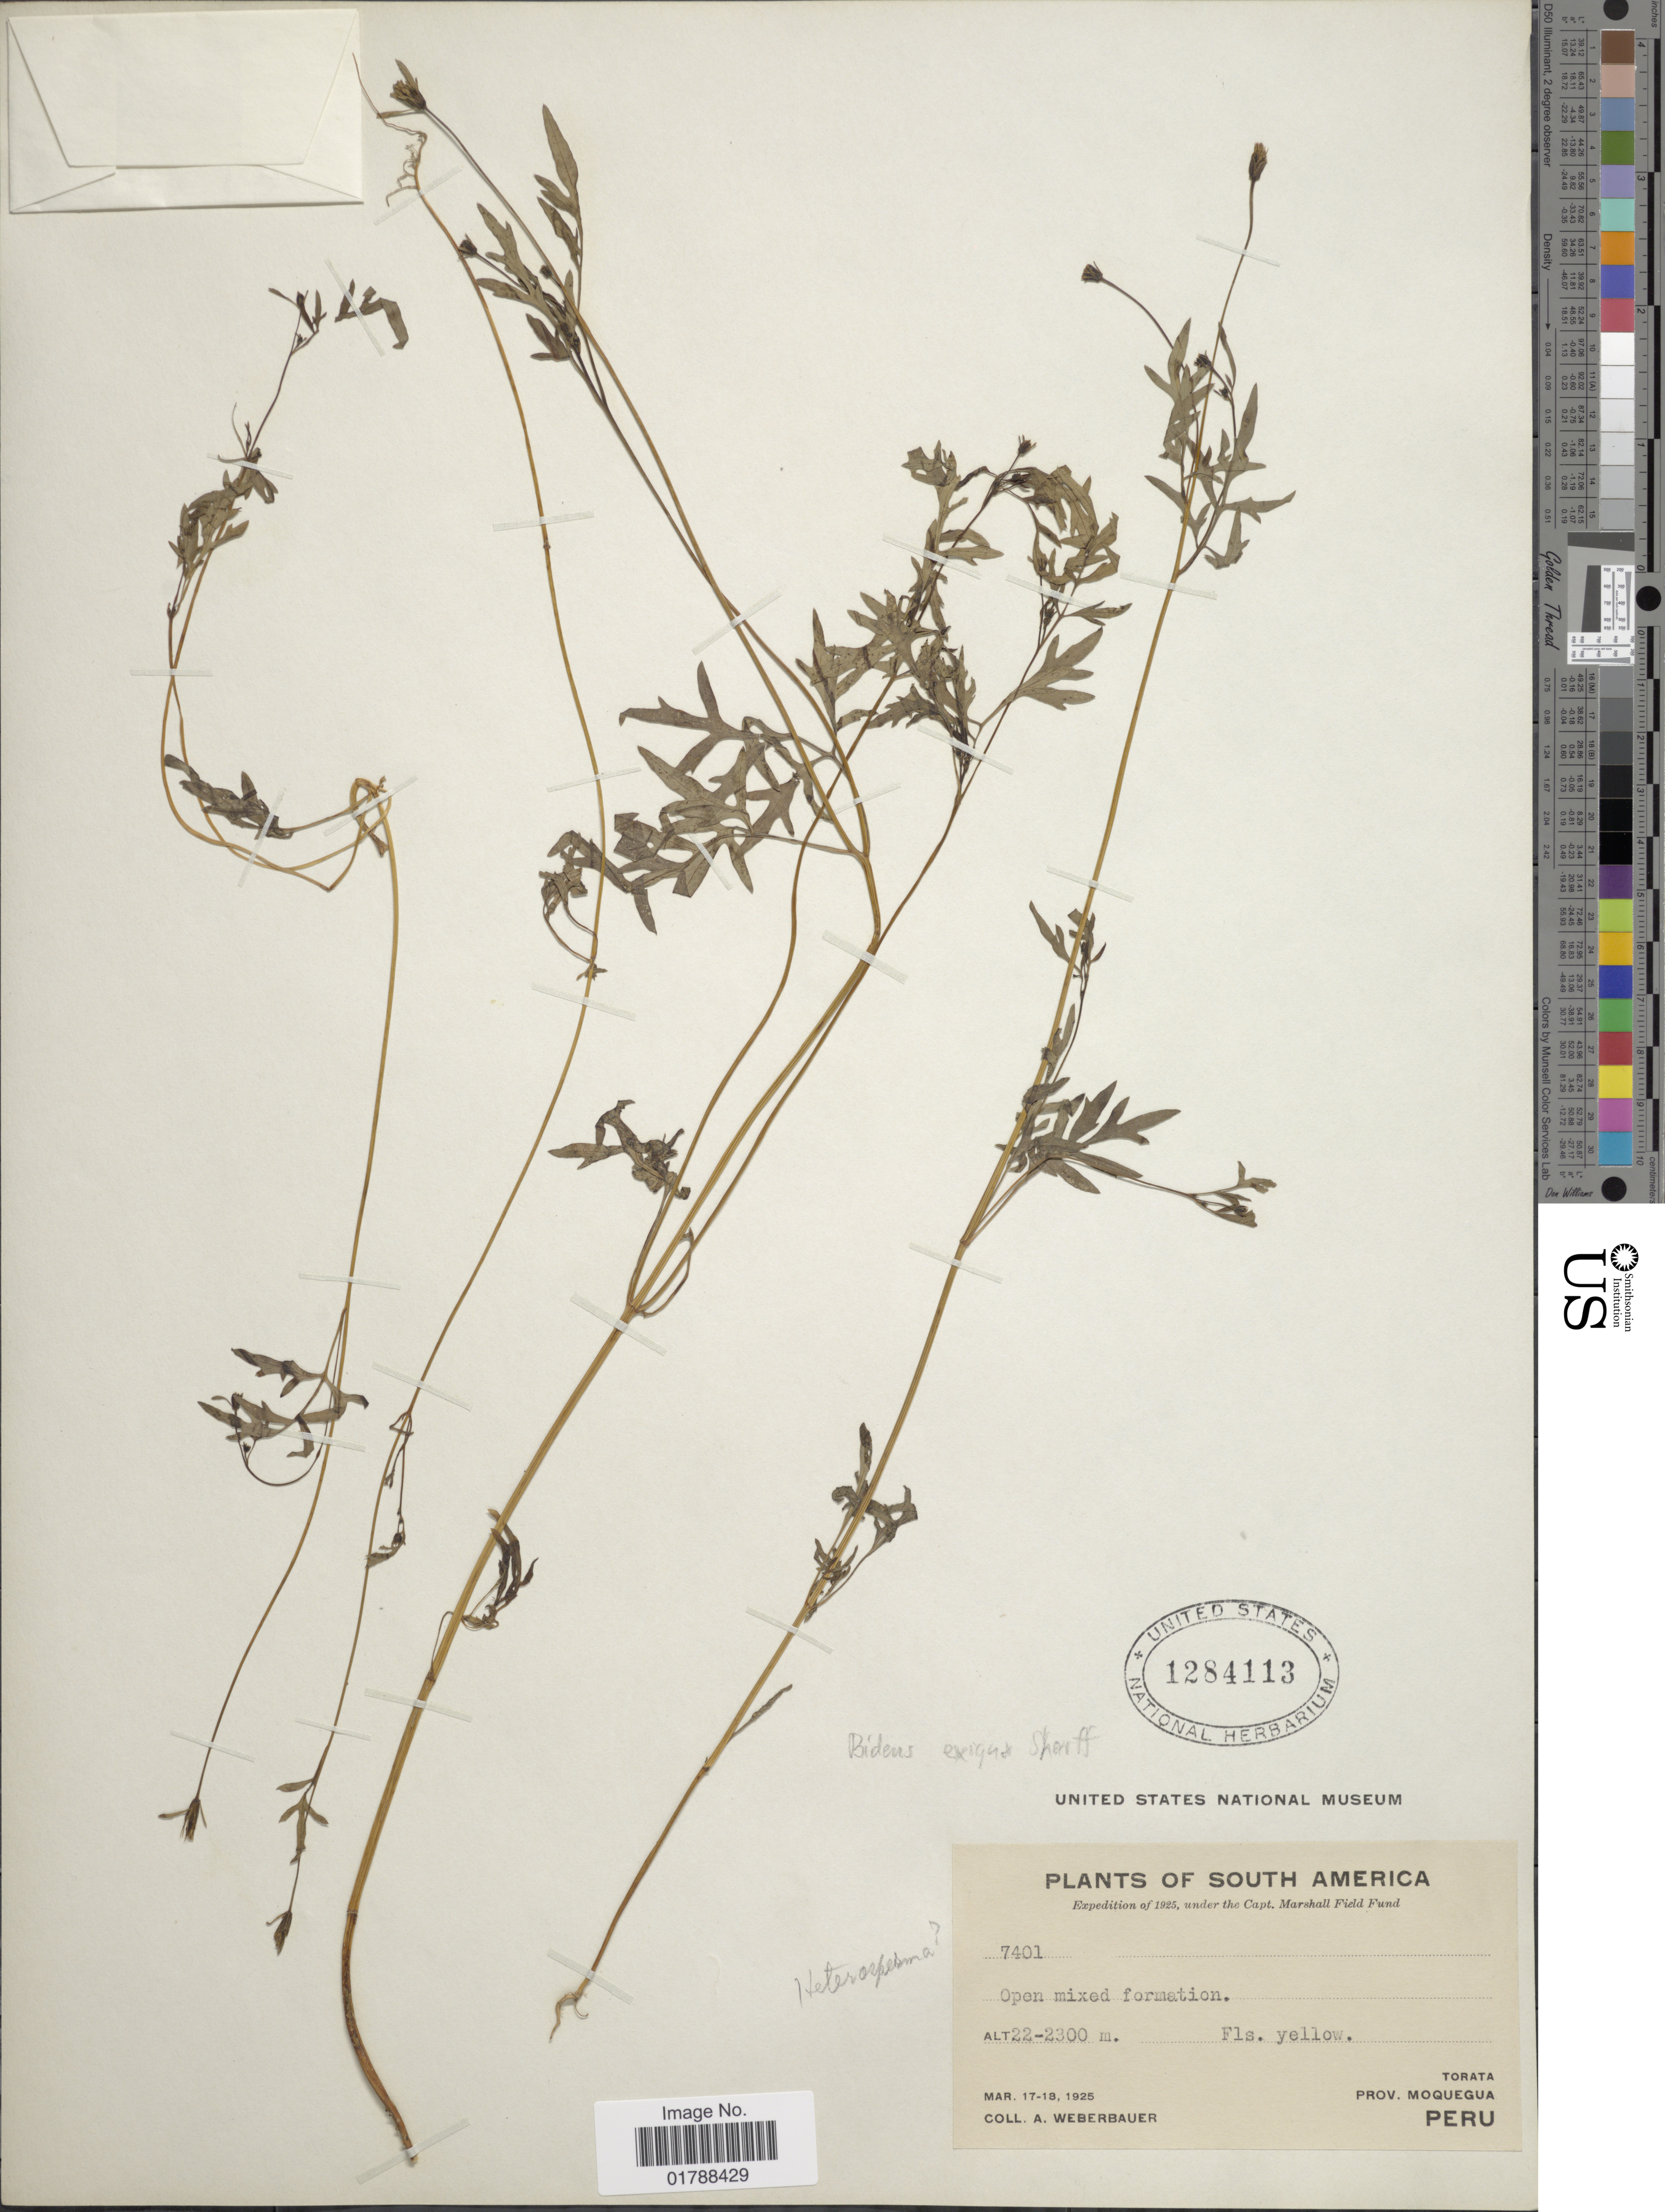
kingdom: Plantae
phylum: Tracheophyta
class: Magnoliopsida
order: Asterales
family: Asteraceae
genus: Bidens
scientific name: Bidens exigua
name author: Sherff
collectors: A. Weberbauer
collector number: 7401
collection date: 1925-03-17/1925-03-18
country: Peru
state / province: Moquegua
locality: Torata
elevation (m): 2200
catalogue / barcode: US 1284113